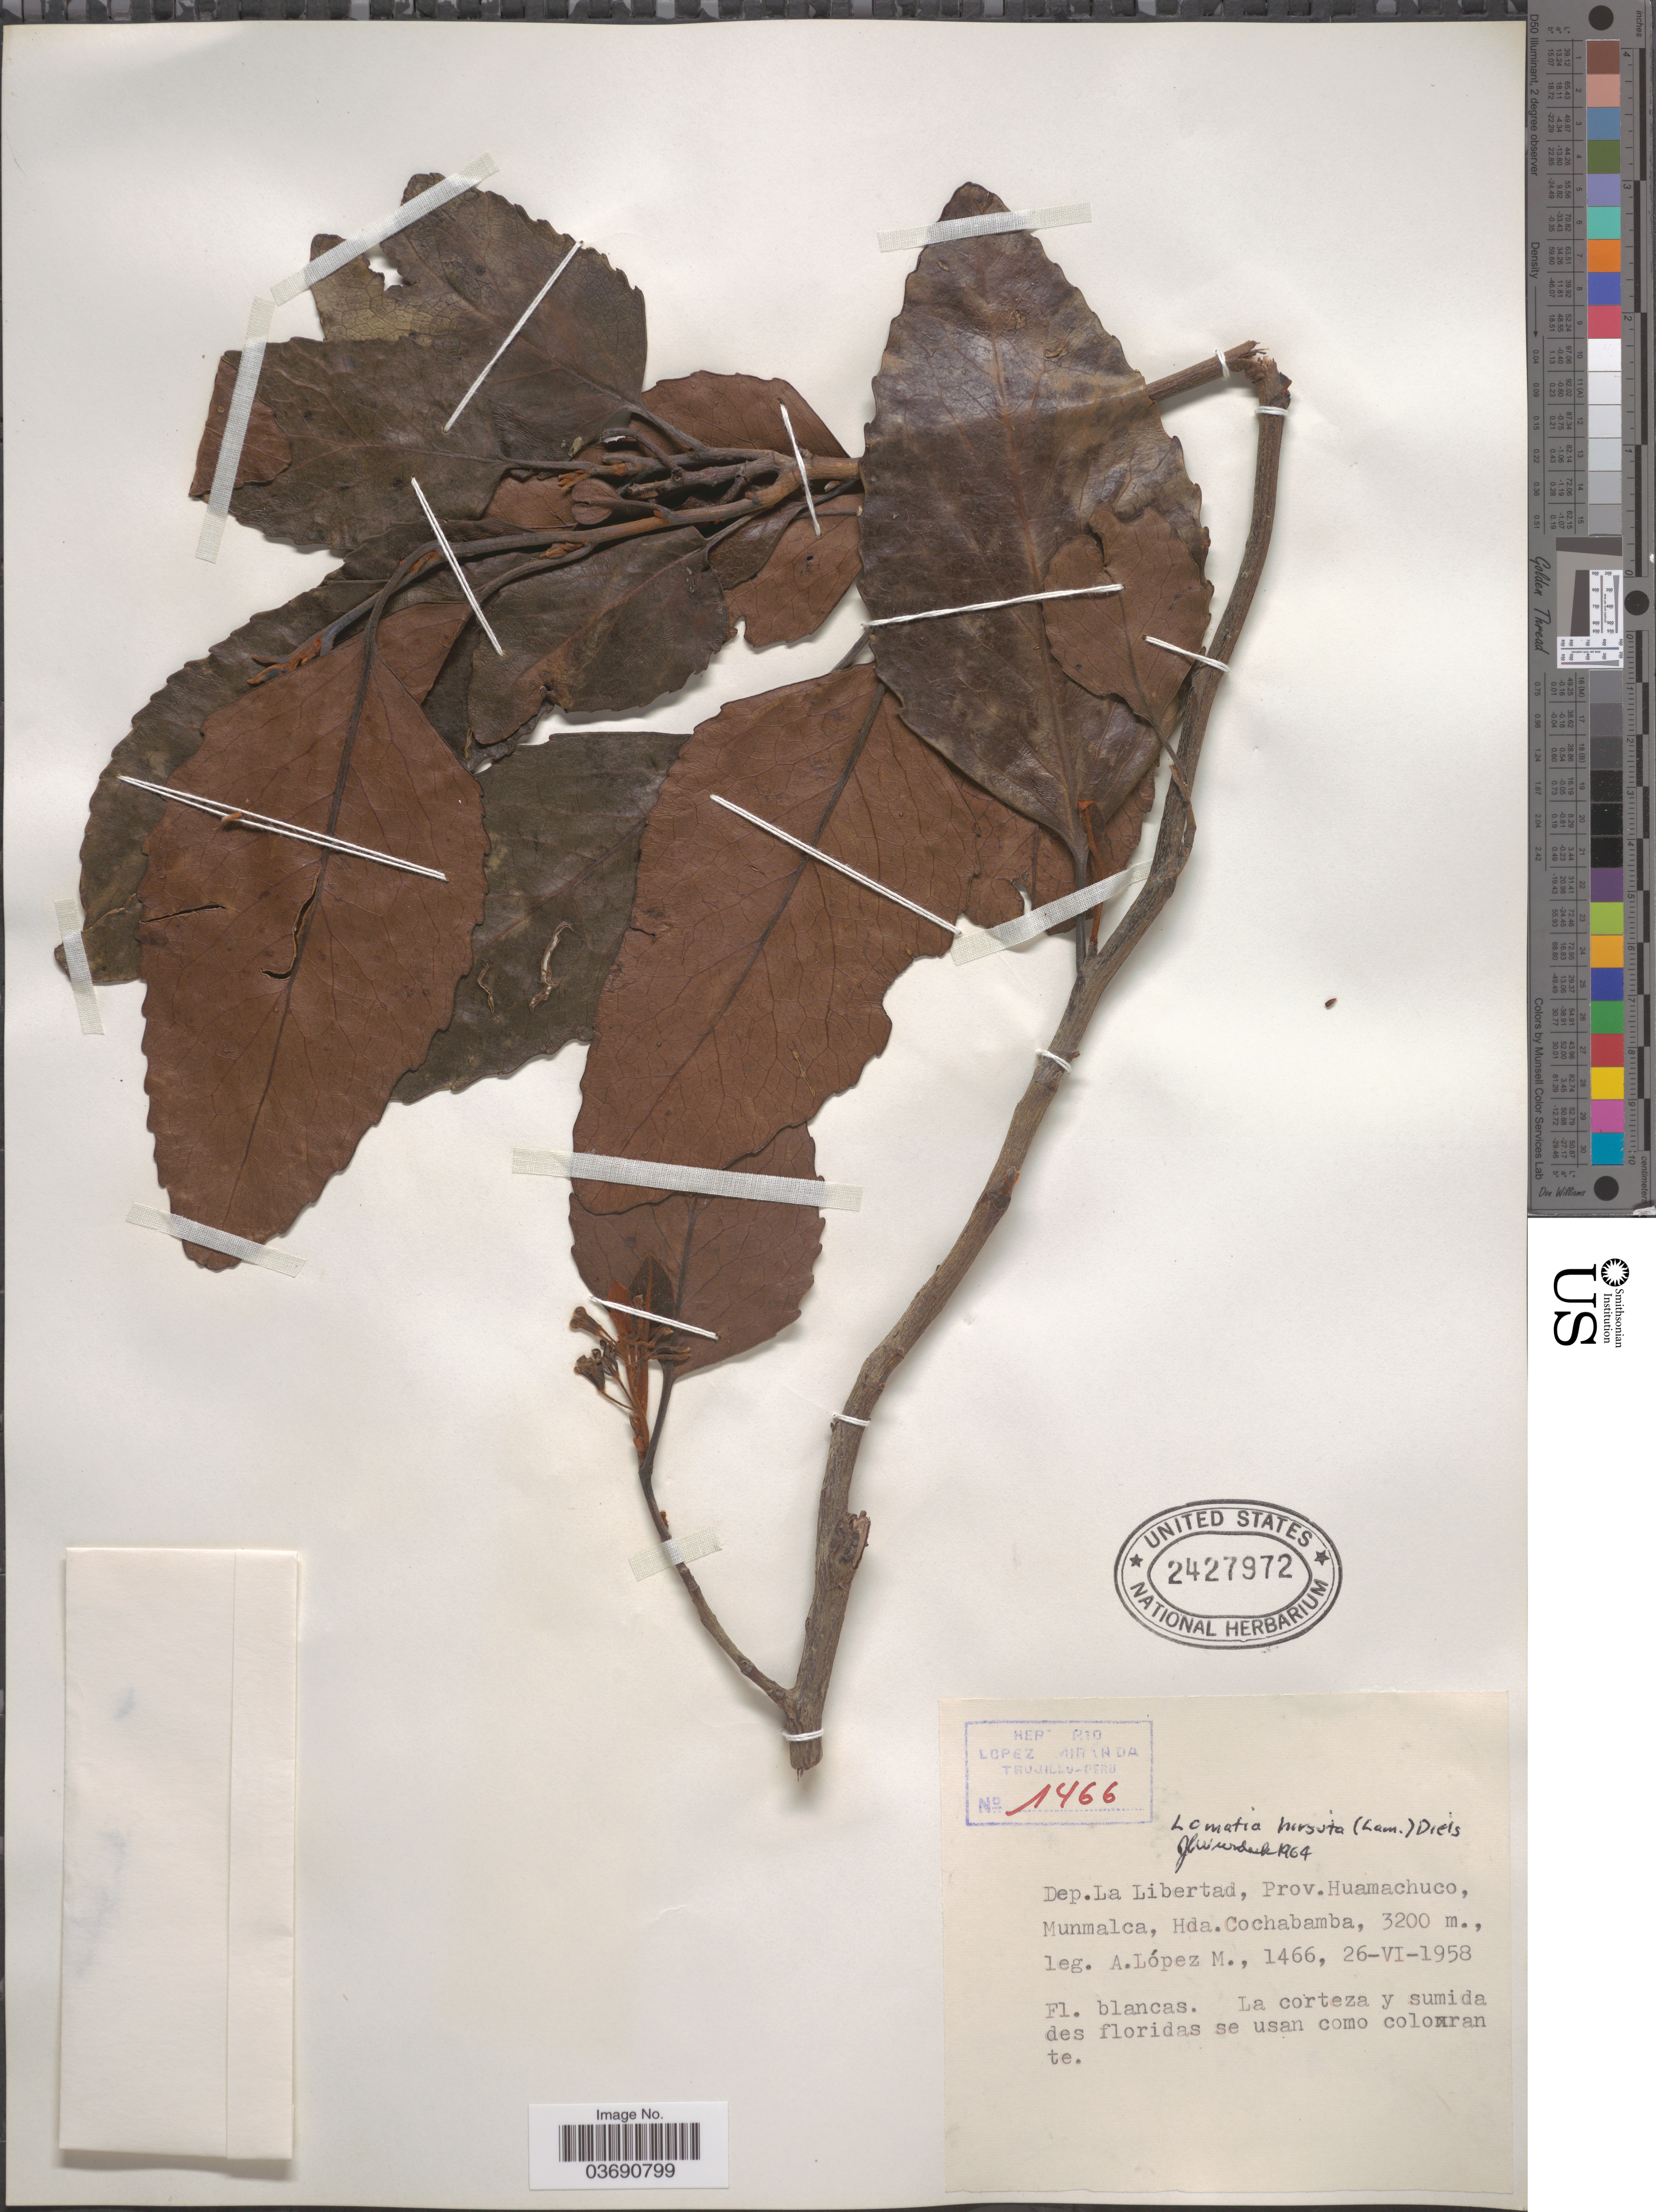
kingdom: Plantae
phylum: Tracheophyta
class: Magnoliopsida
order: Proteales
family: Proteaceae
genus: Lomatia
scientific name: Lomatia hirsuta subsp. hirsuta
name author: (Lam.) Diels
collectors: A. López M.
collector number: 1466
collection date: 1958-06-26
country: Peru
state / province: La Libertad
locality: Dep. La Libertad, Prov. Huamachuco, Munmalca, Hda. Cochabamba.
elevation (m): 3200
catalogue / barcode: US 2427972